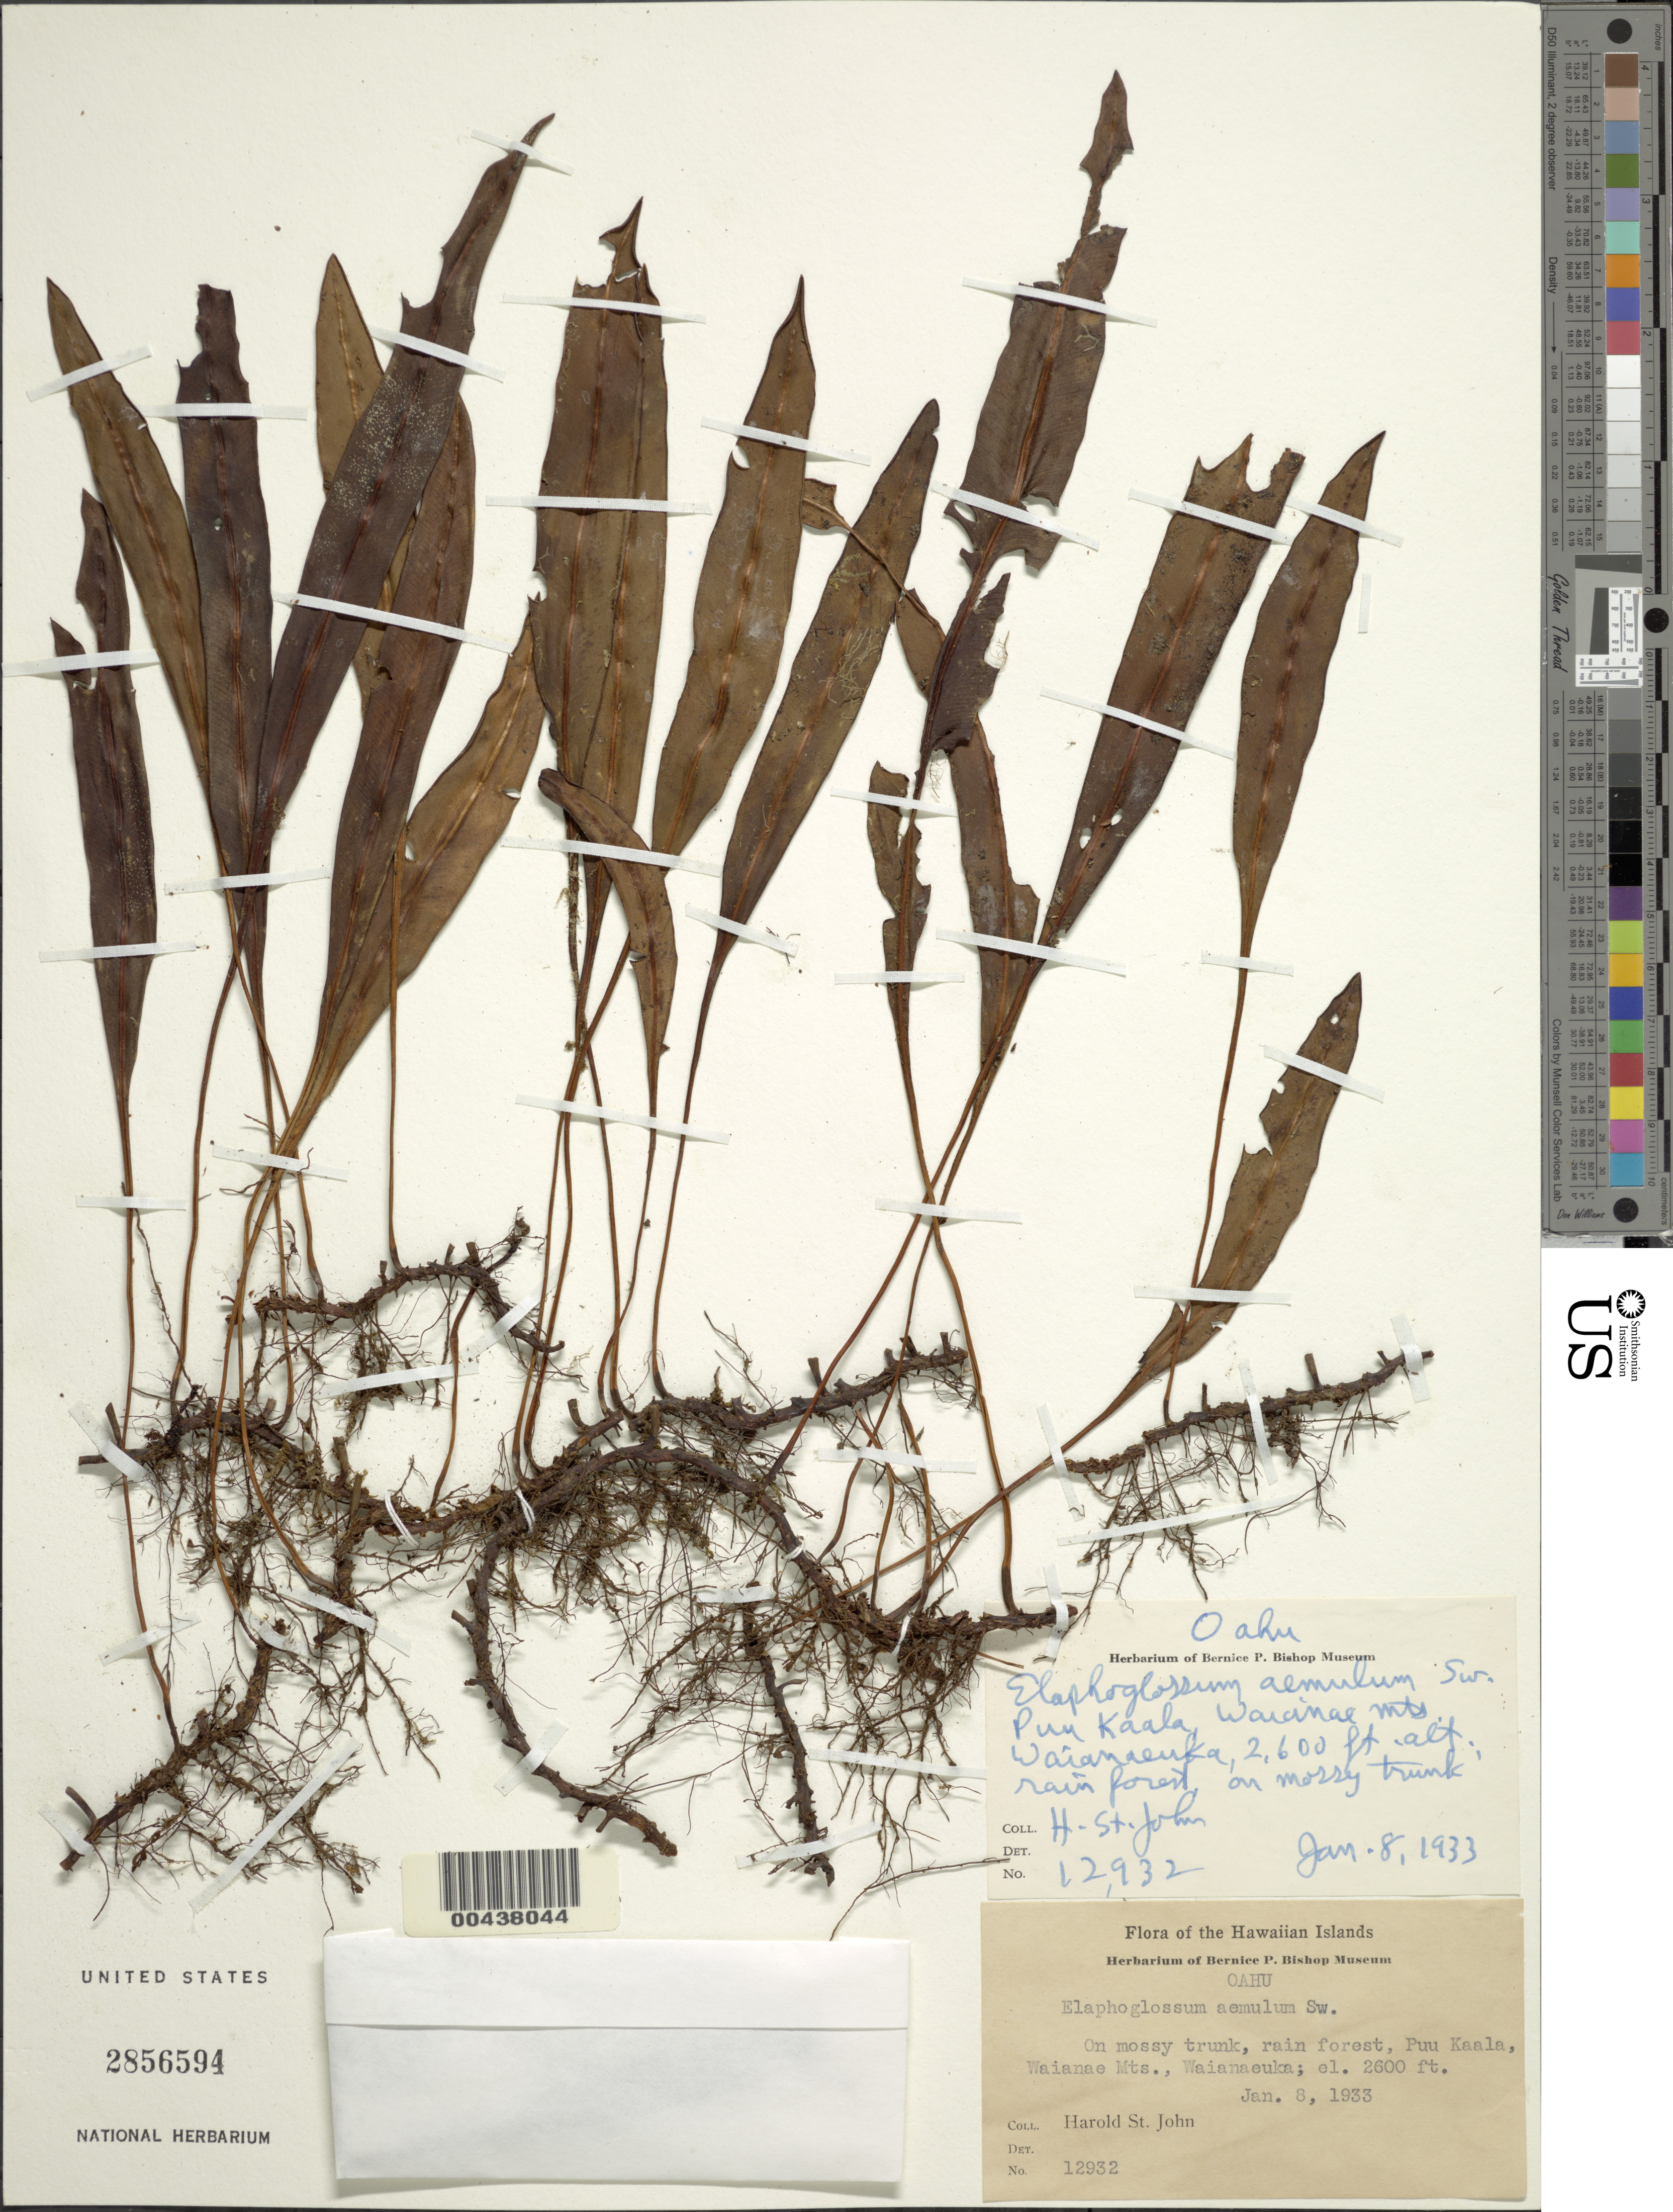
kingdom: Plantae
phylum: Tracheophyta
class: Polypodiopsida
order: Polypodiales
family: Dryopteridaceae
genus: Elaphoglossum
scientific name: Elaphoglossum wawrae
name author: (Luerss.) C. Chr.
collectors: H. St. John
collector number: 12932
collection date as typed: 8 Jan 1933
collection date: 1933-01-08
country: United States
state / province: Hawaii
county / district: Honolulu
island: Oahu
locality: Puu Kaala, Waianae Mts., Waianaeuka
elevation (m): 792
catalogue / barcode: US 2856594